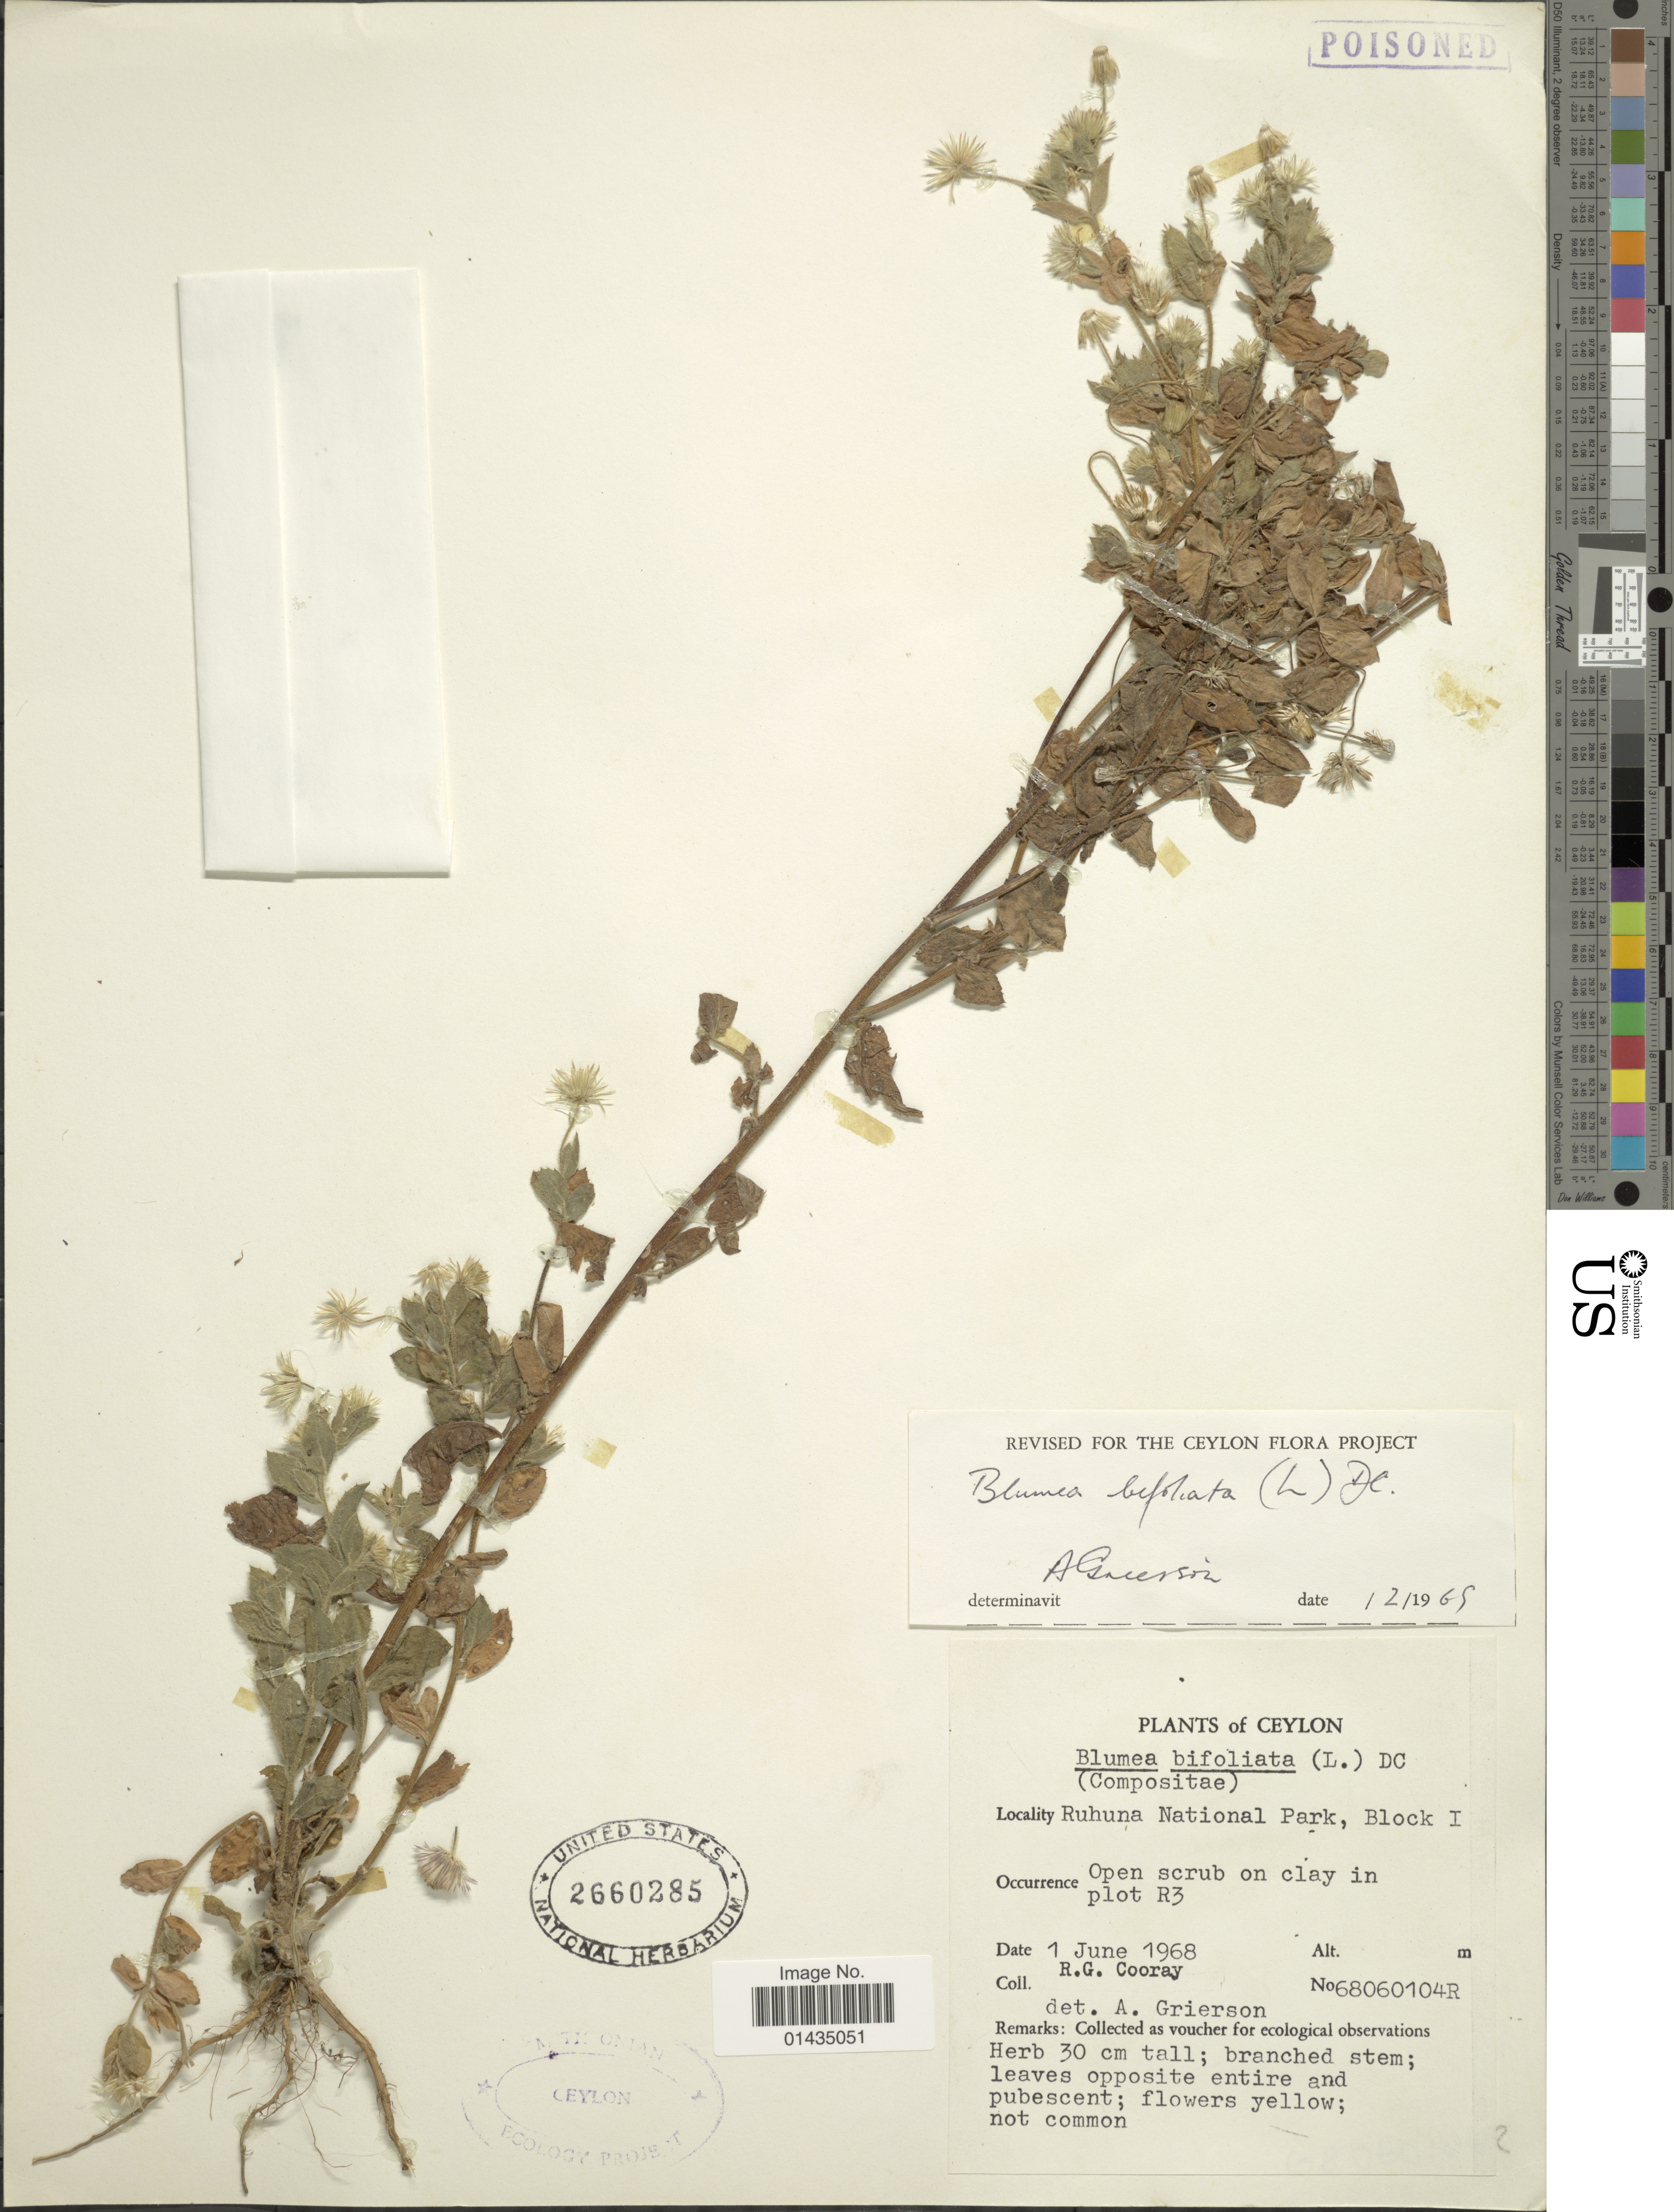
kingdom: Plantae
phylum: Tracheophyta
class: Magnoliopsida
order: Asterales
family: Asteraceae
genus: Blumea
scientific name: Blumea bifoliata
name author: (L.) DC.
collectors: R. Cooray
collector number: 68060104R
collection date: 1968-06-01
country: Sri Lanka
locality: Ceylon, open scrub on clay in plot R3, Ruhuna National Park, Block 1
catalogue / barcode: US 2660285